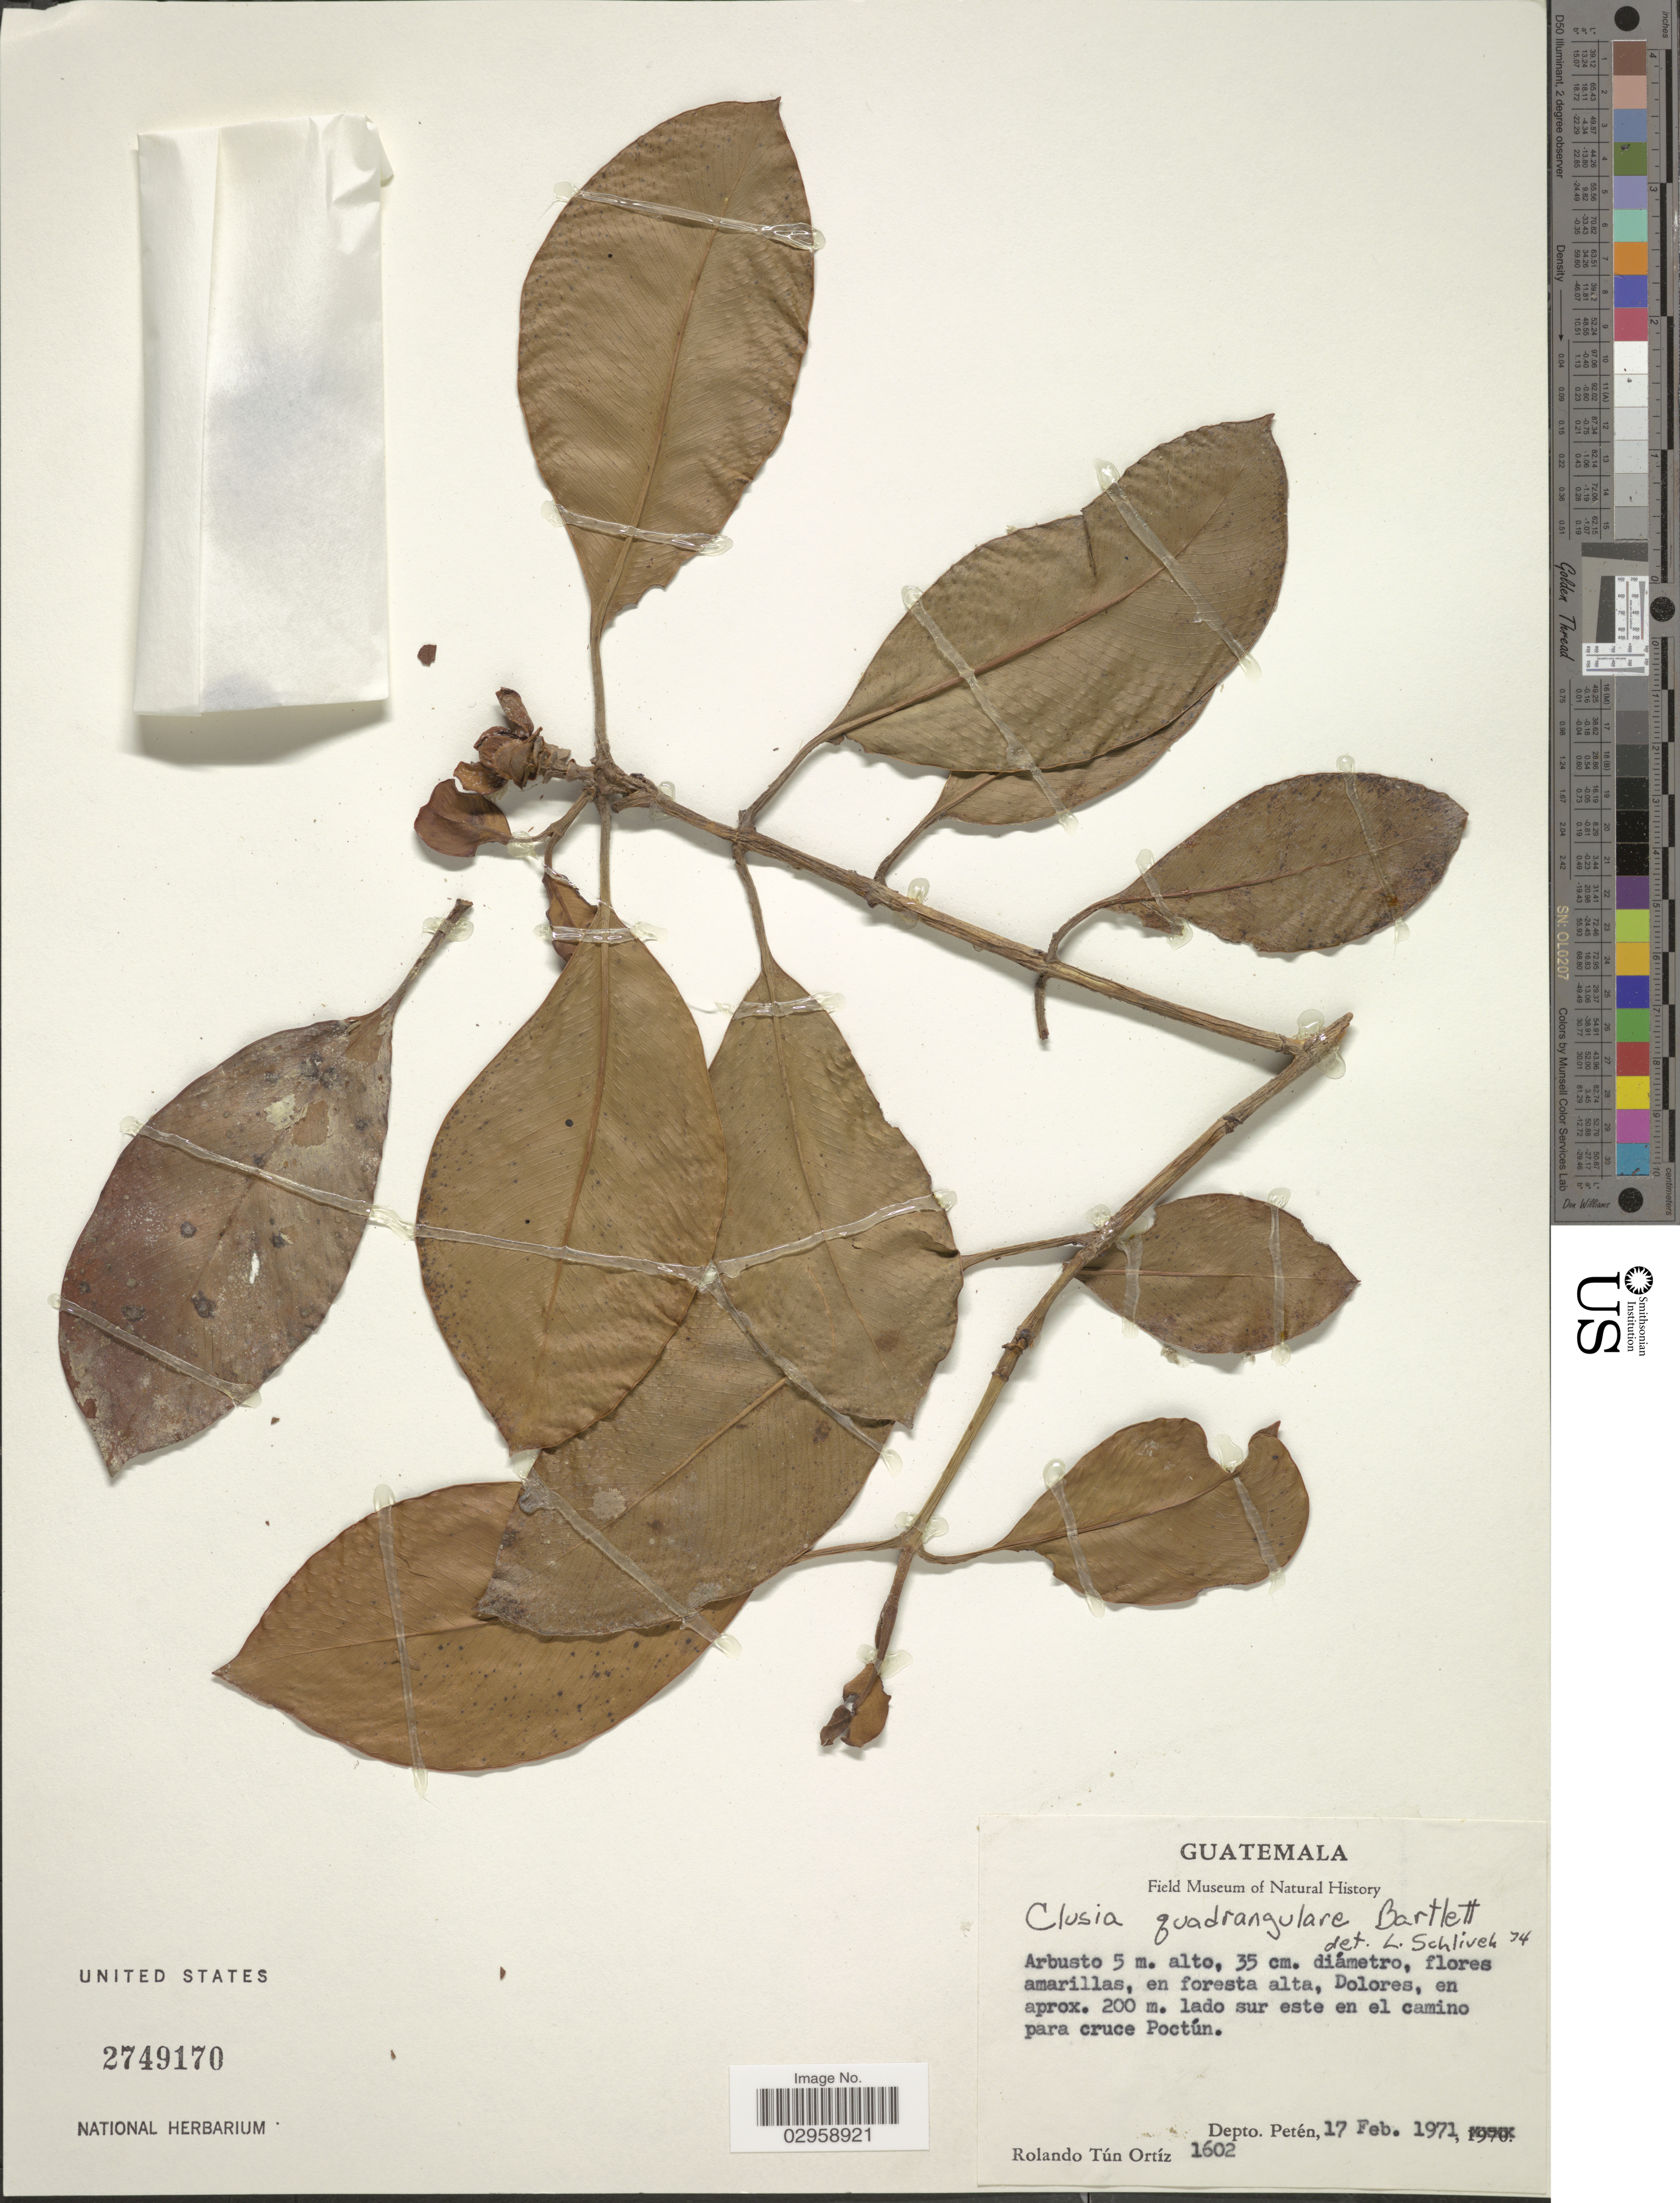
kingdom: Plantae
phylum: Tracheophyta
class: Magnoliopsida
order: Malpighiales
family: Clusiaceae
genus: Clusia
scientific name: Clusia quadrangula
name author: Bartlett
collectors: R. T. Ortíz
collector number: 1602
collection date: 1971-02-17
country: Guatemala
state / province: El Petén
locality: Dolores, lado sur este en el camino para cruce Poctún, Depto. Petén.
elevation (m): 200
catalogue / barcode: US 2749170